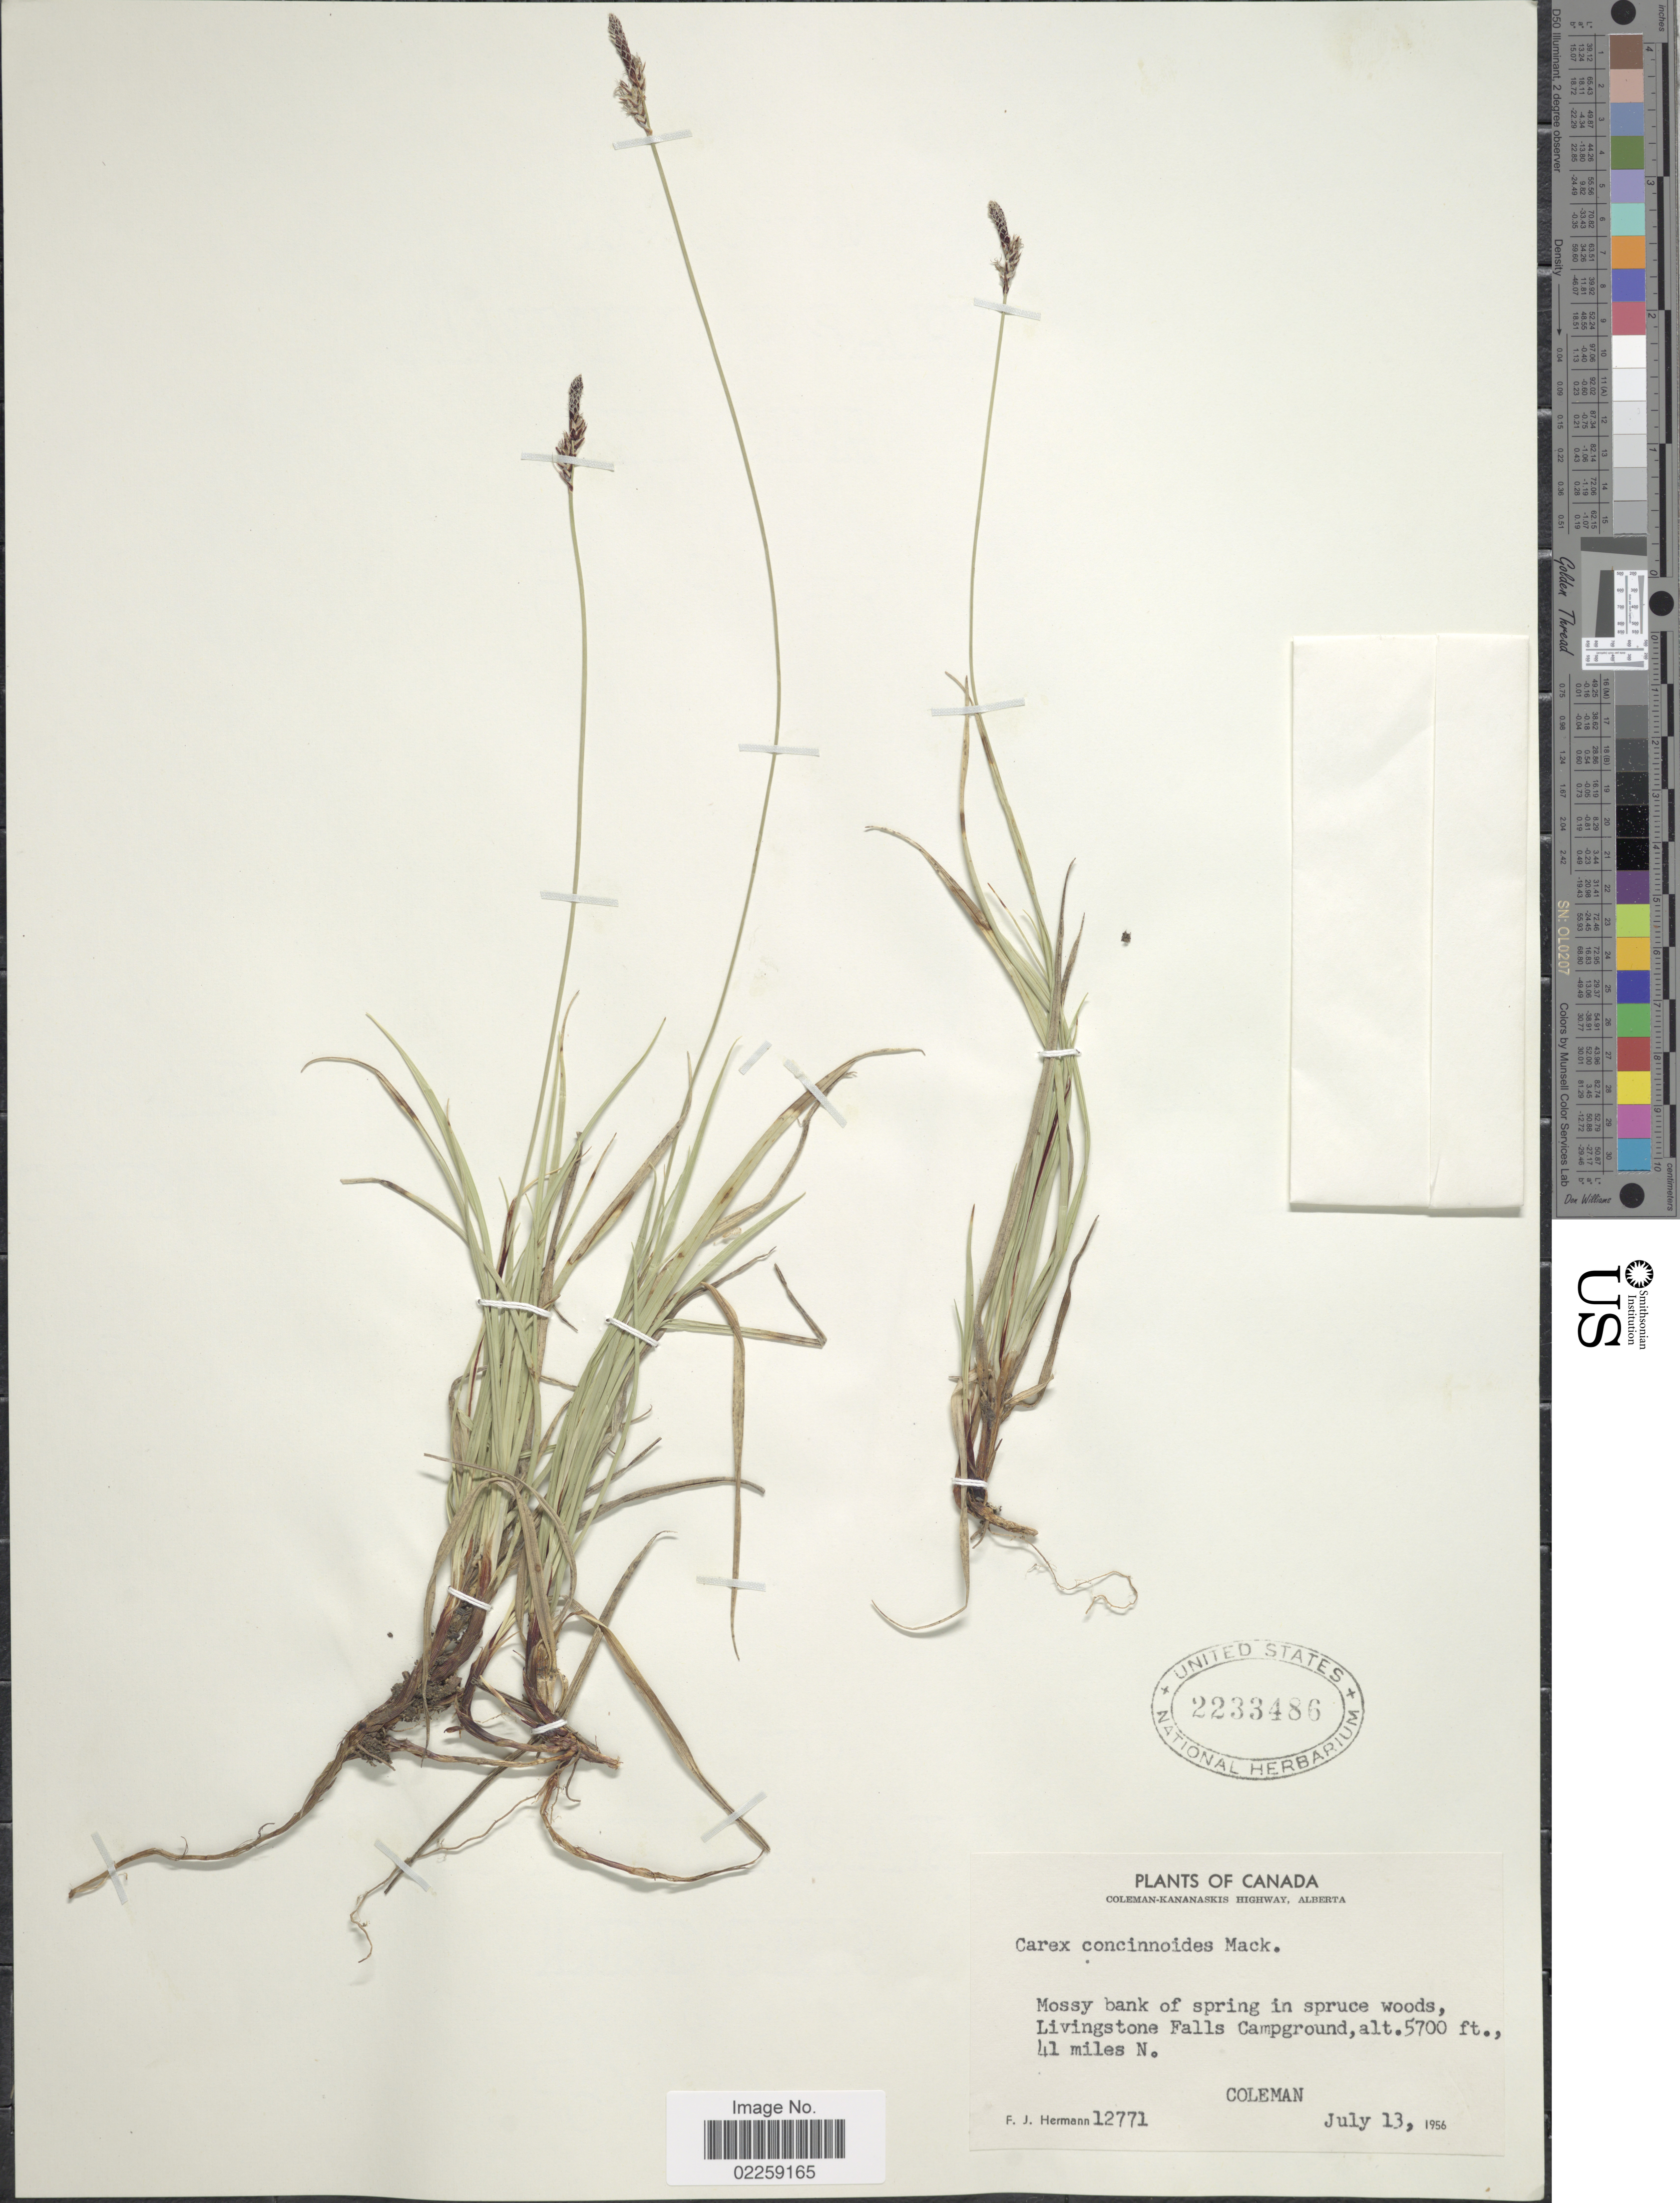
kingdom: Plantae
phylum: Tracheophyta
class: Liliopsida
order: Poales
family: Cyperaceae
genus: Carex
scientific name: Carex concinnoides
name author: Mack.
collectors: F. J. Hermann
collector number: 12771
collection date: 1956-07-13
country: Canada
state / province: Alberta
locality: Coleman- Kananaskis Highway, Alberta. Livingstone Falls Campground, 41 miles N. Coleman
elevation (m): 1737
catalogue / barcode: US 2233486